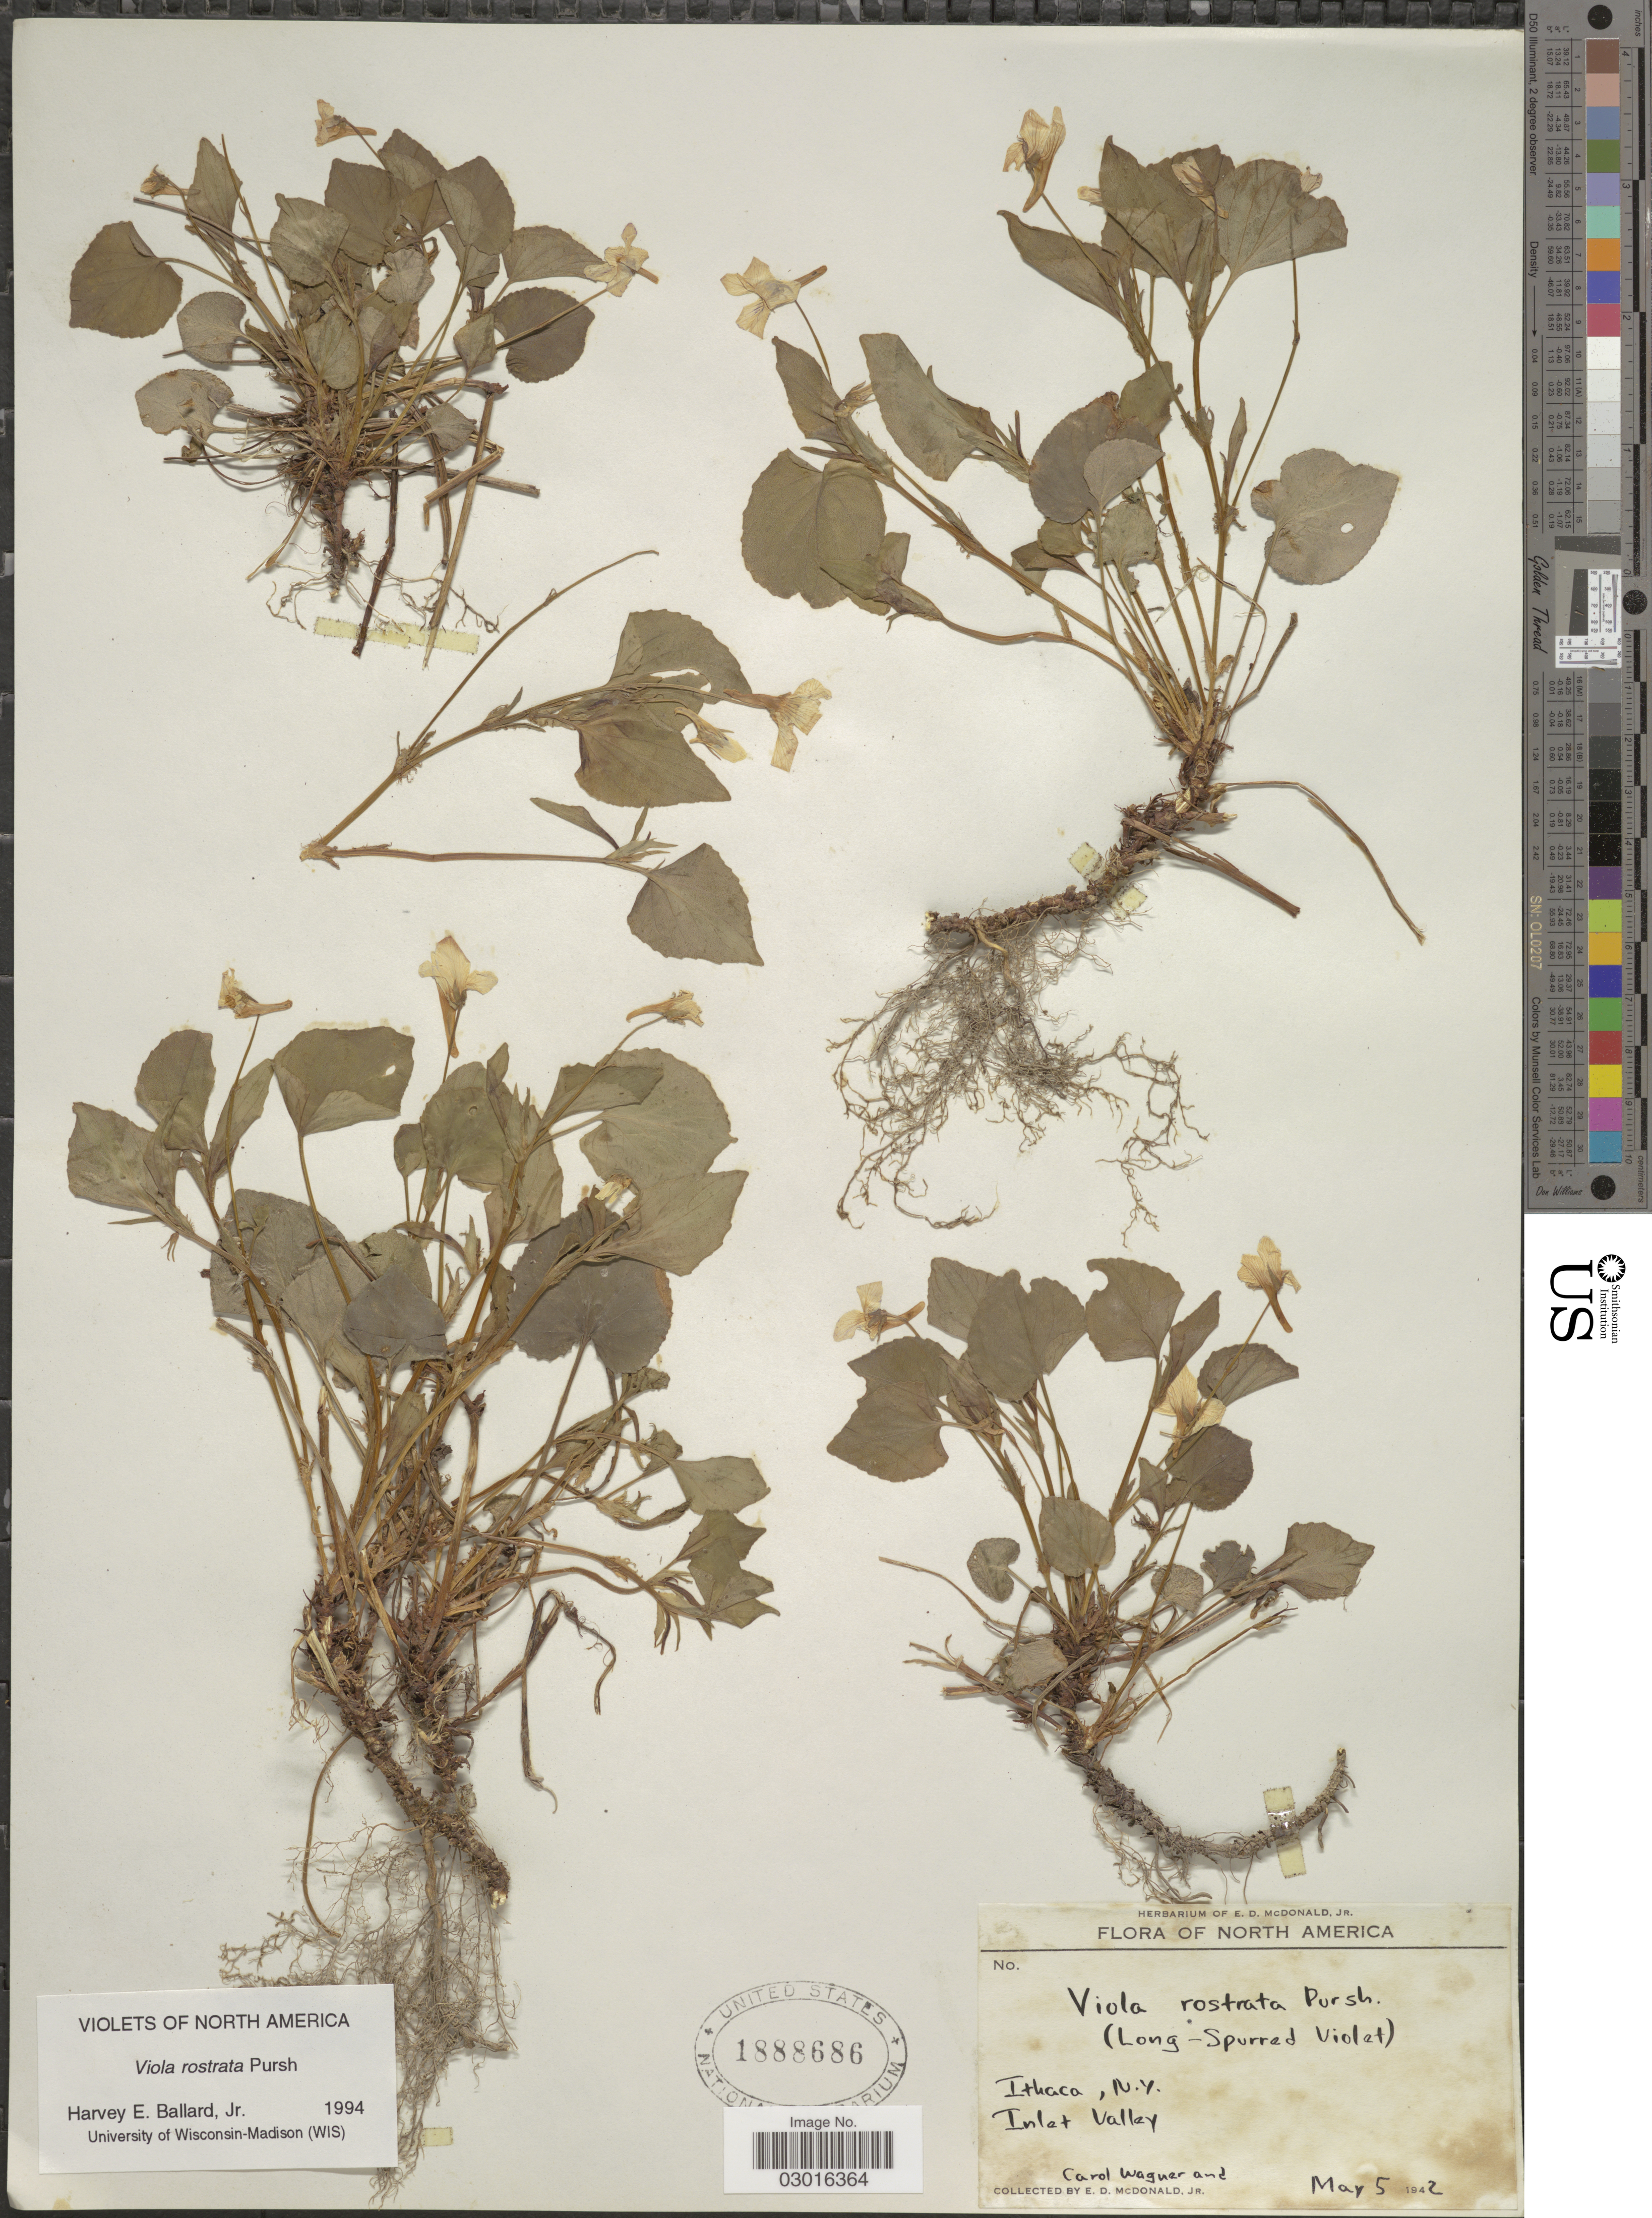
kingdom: Plantae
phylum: Tracheophyta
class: Magnoliopsida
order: Malpighiales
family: Violaceae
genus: Viola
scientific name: Viola rostrata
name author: Pursh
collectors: C. Wagner & E. D. McDonald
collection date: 1942-05-05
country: United States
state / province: New York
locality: Ithaca, N.Y. Inlet Valley.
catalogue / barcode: US 1888686